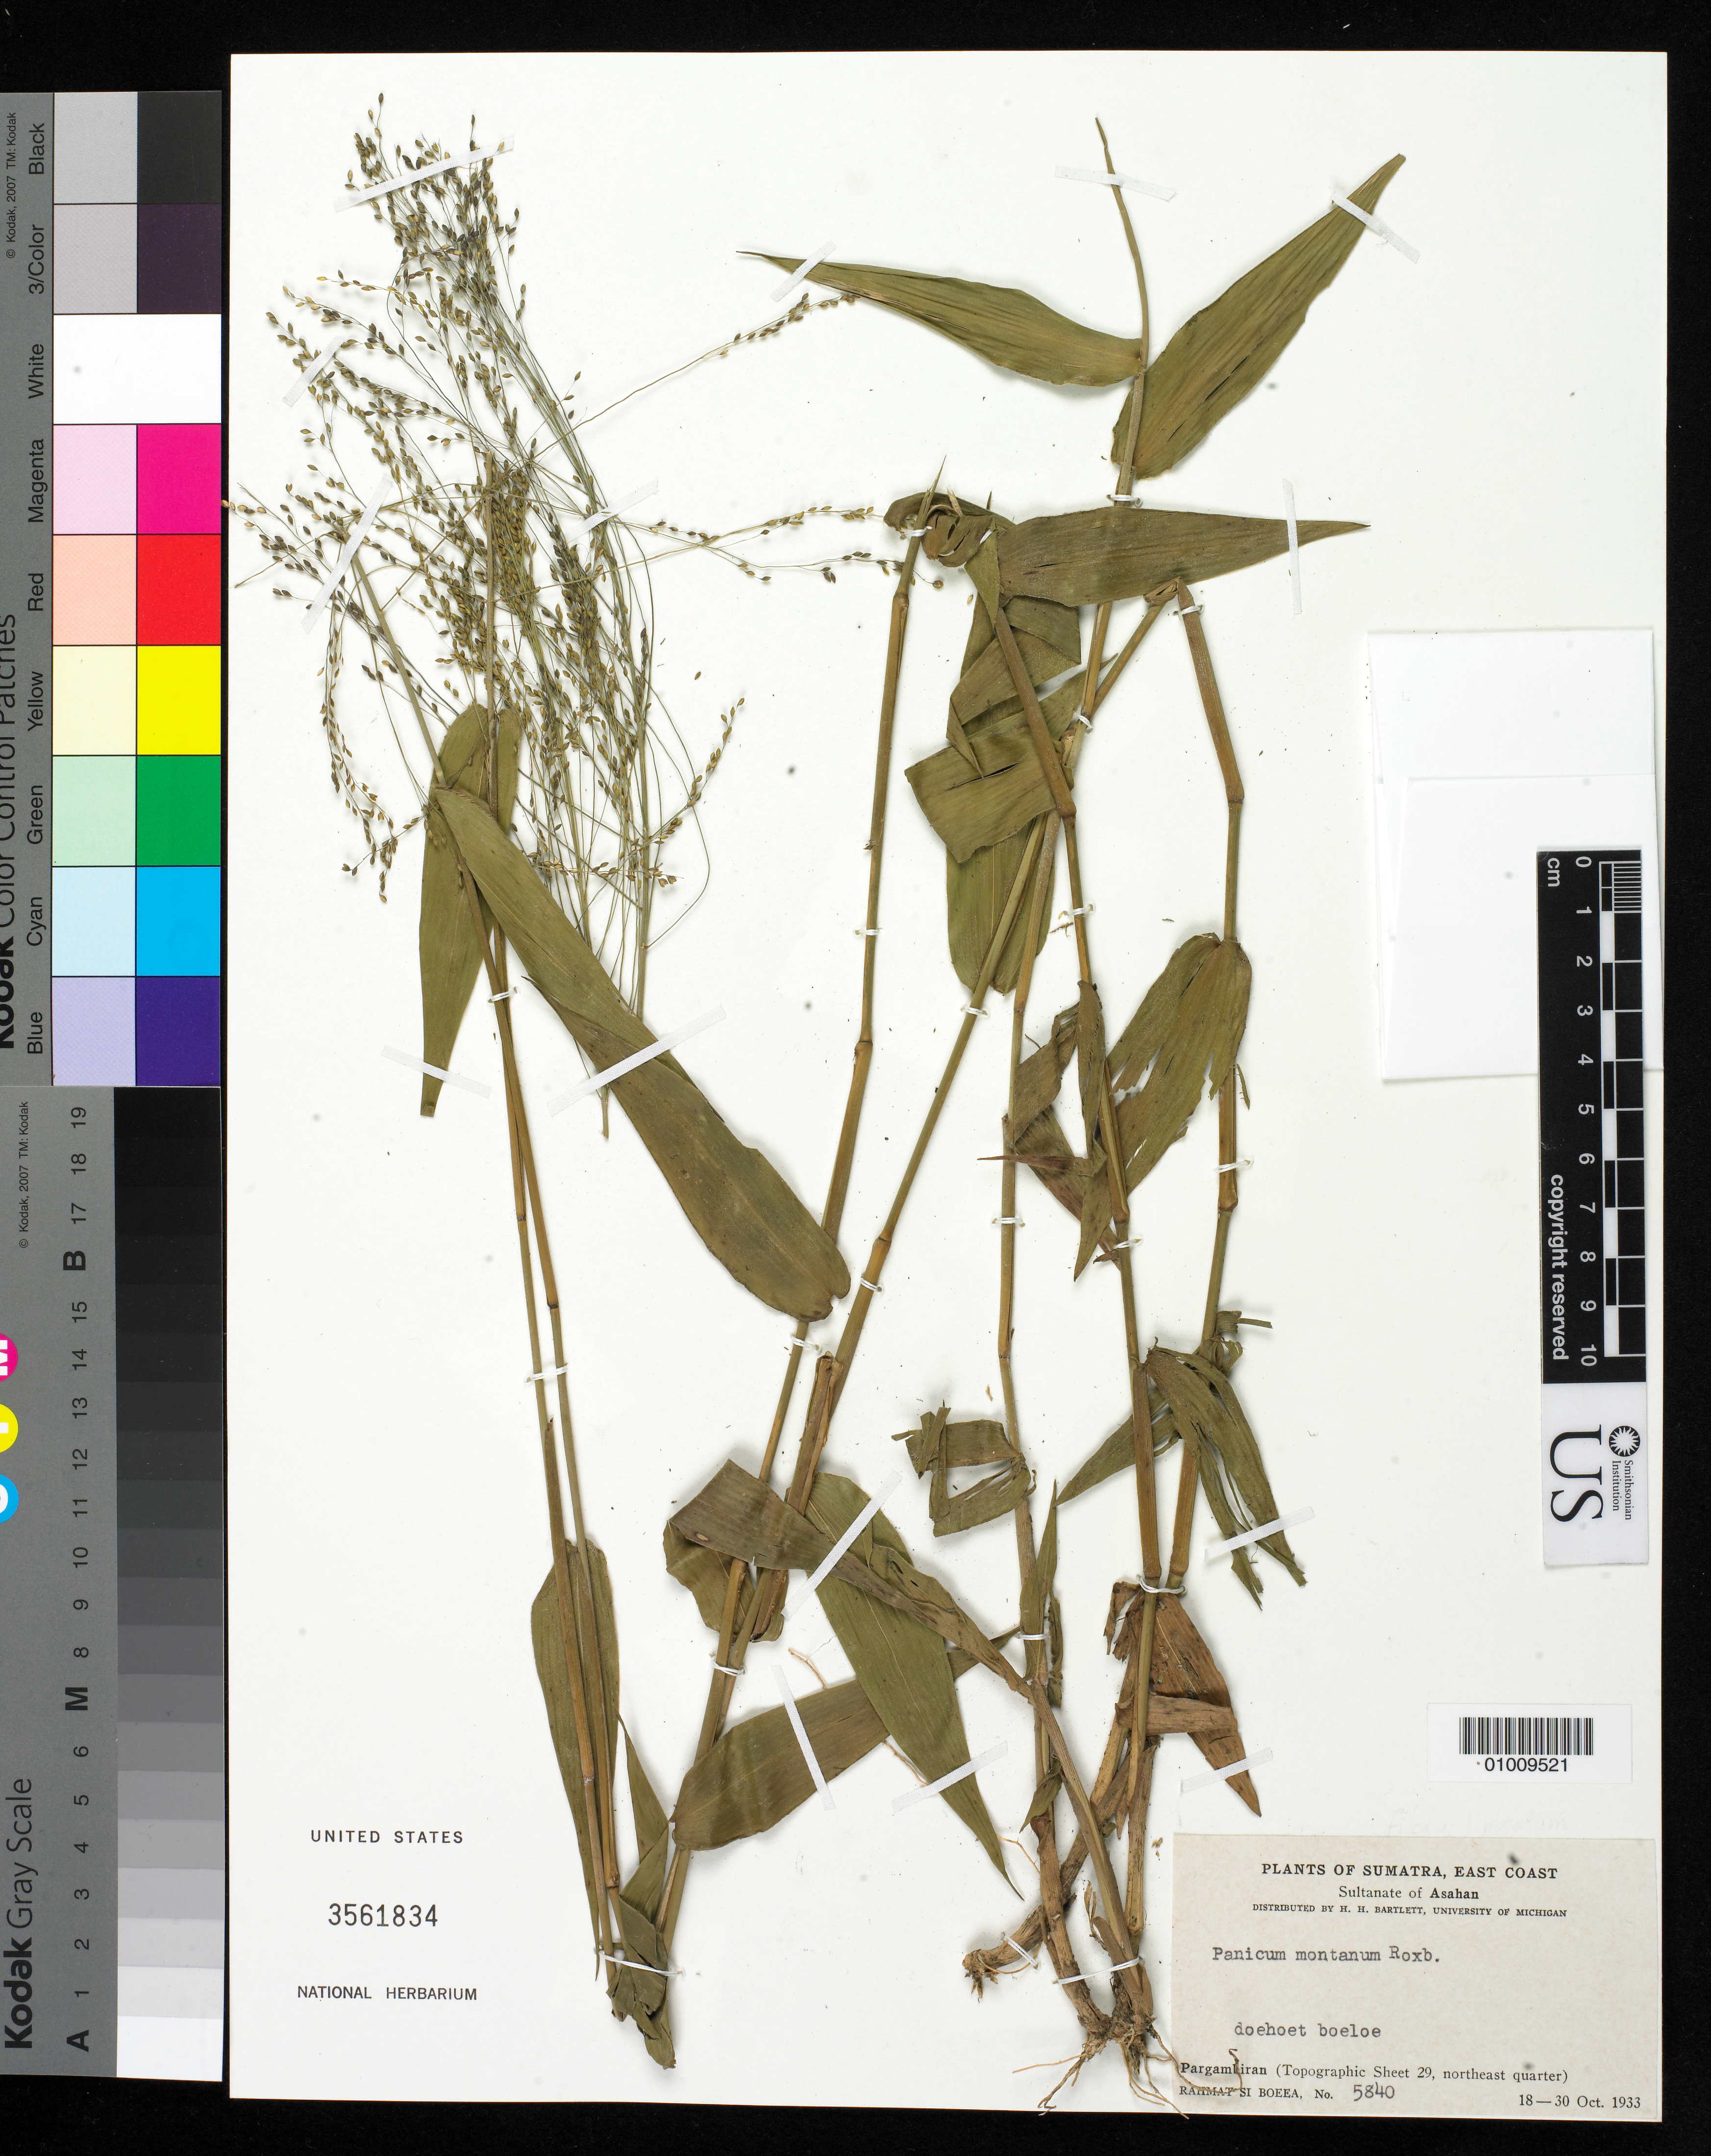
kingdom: Plantae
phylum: Tracheophyta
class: Liliopsida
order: Poales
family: Poaceae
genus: Panicum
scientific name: Panicum notatum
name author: Retz.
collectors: Rahmat Si Boeea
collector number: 5840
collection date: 1933-10-18/1933-10-30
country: Indonesia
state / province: Sumatra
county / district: Sumatera Utara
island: Sumatra I.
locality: (East Coast) Pargambiran, Sultanate of Asahan, Sumatra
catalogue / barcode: US 3561834